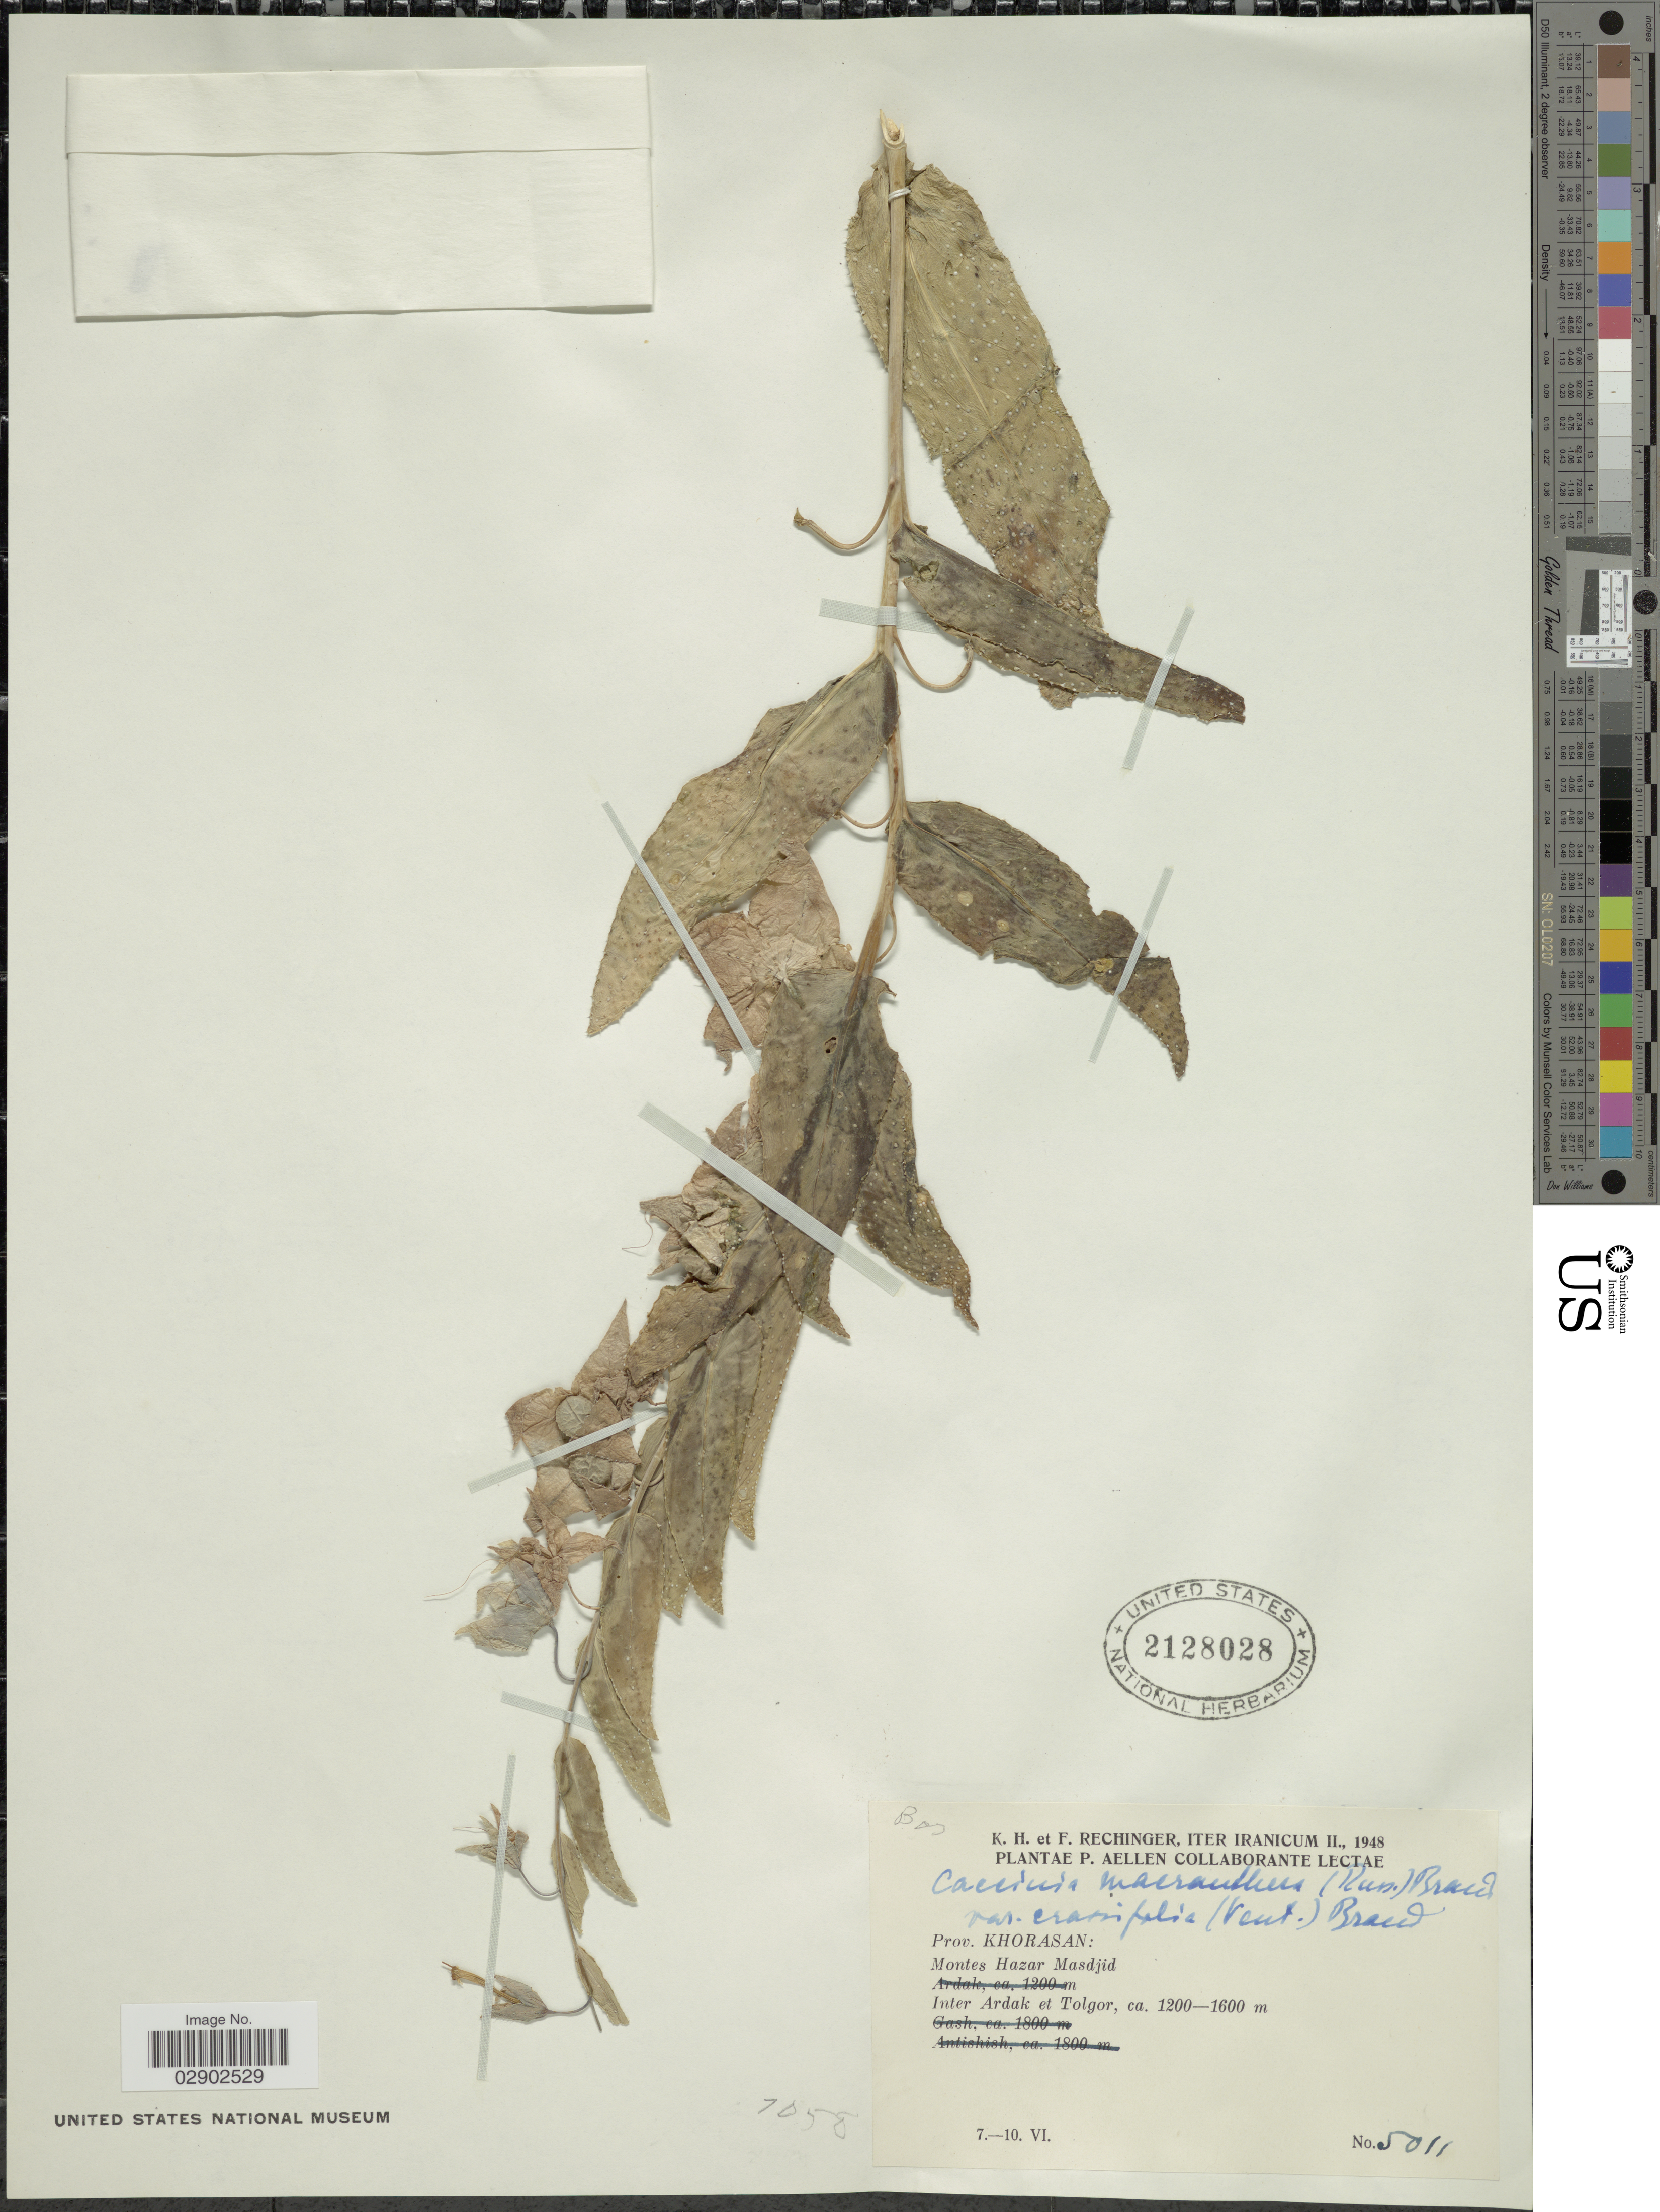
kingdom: Plantae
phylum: Tracheophyta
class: Magnoliopsida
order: Boraginales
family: Boraginaceae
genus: Caccinia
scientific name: Caccinia crassifolia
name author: (Vent.) Kuntze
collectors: K. H. Rechinger & F. Rechinger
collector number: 5011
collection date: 1948-06-07/1948-06-10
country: Iran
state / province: Khorasan [obsolete]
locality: Montes Hazar Masdjid. Inter Ardak et Tolgor.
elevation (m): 1200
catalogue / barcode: US 2128028